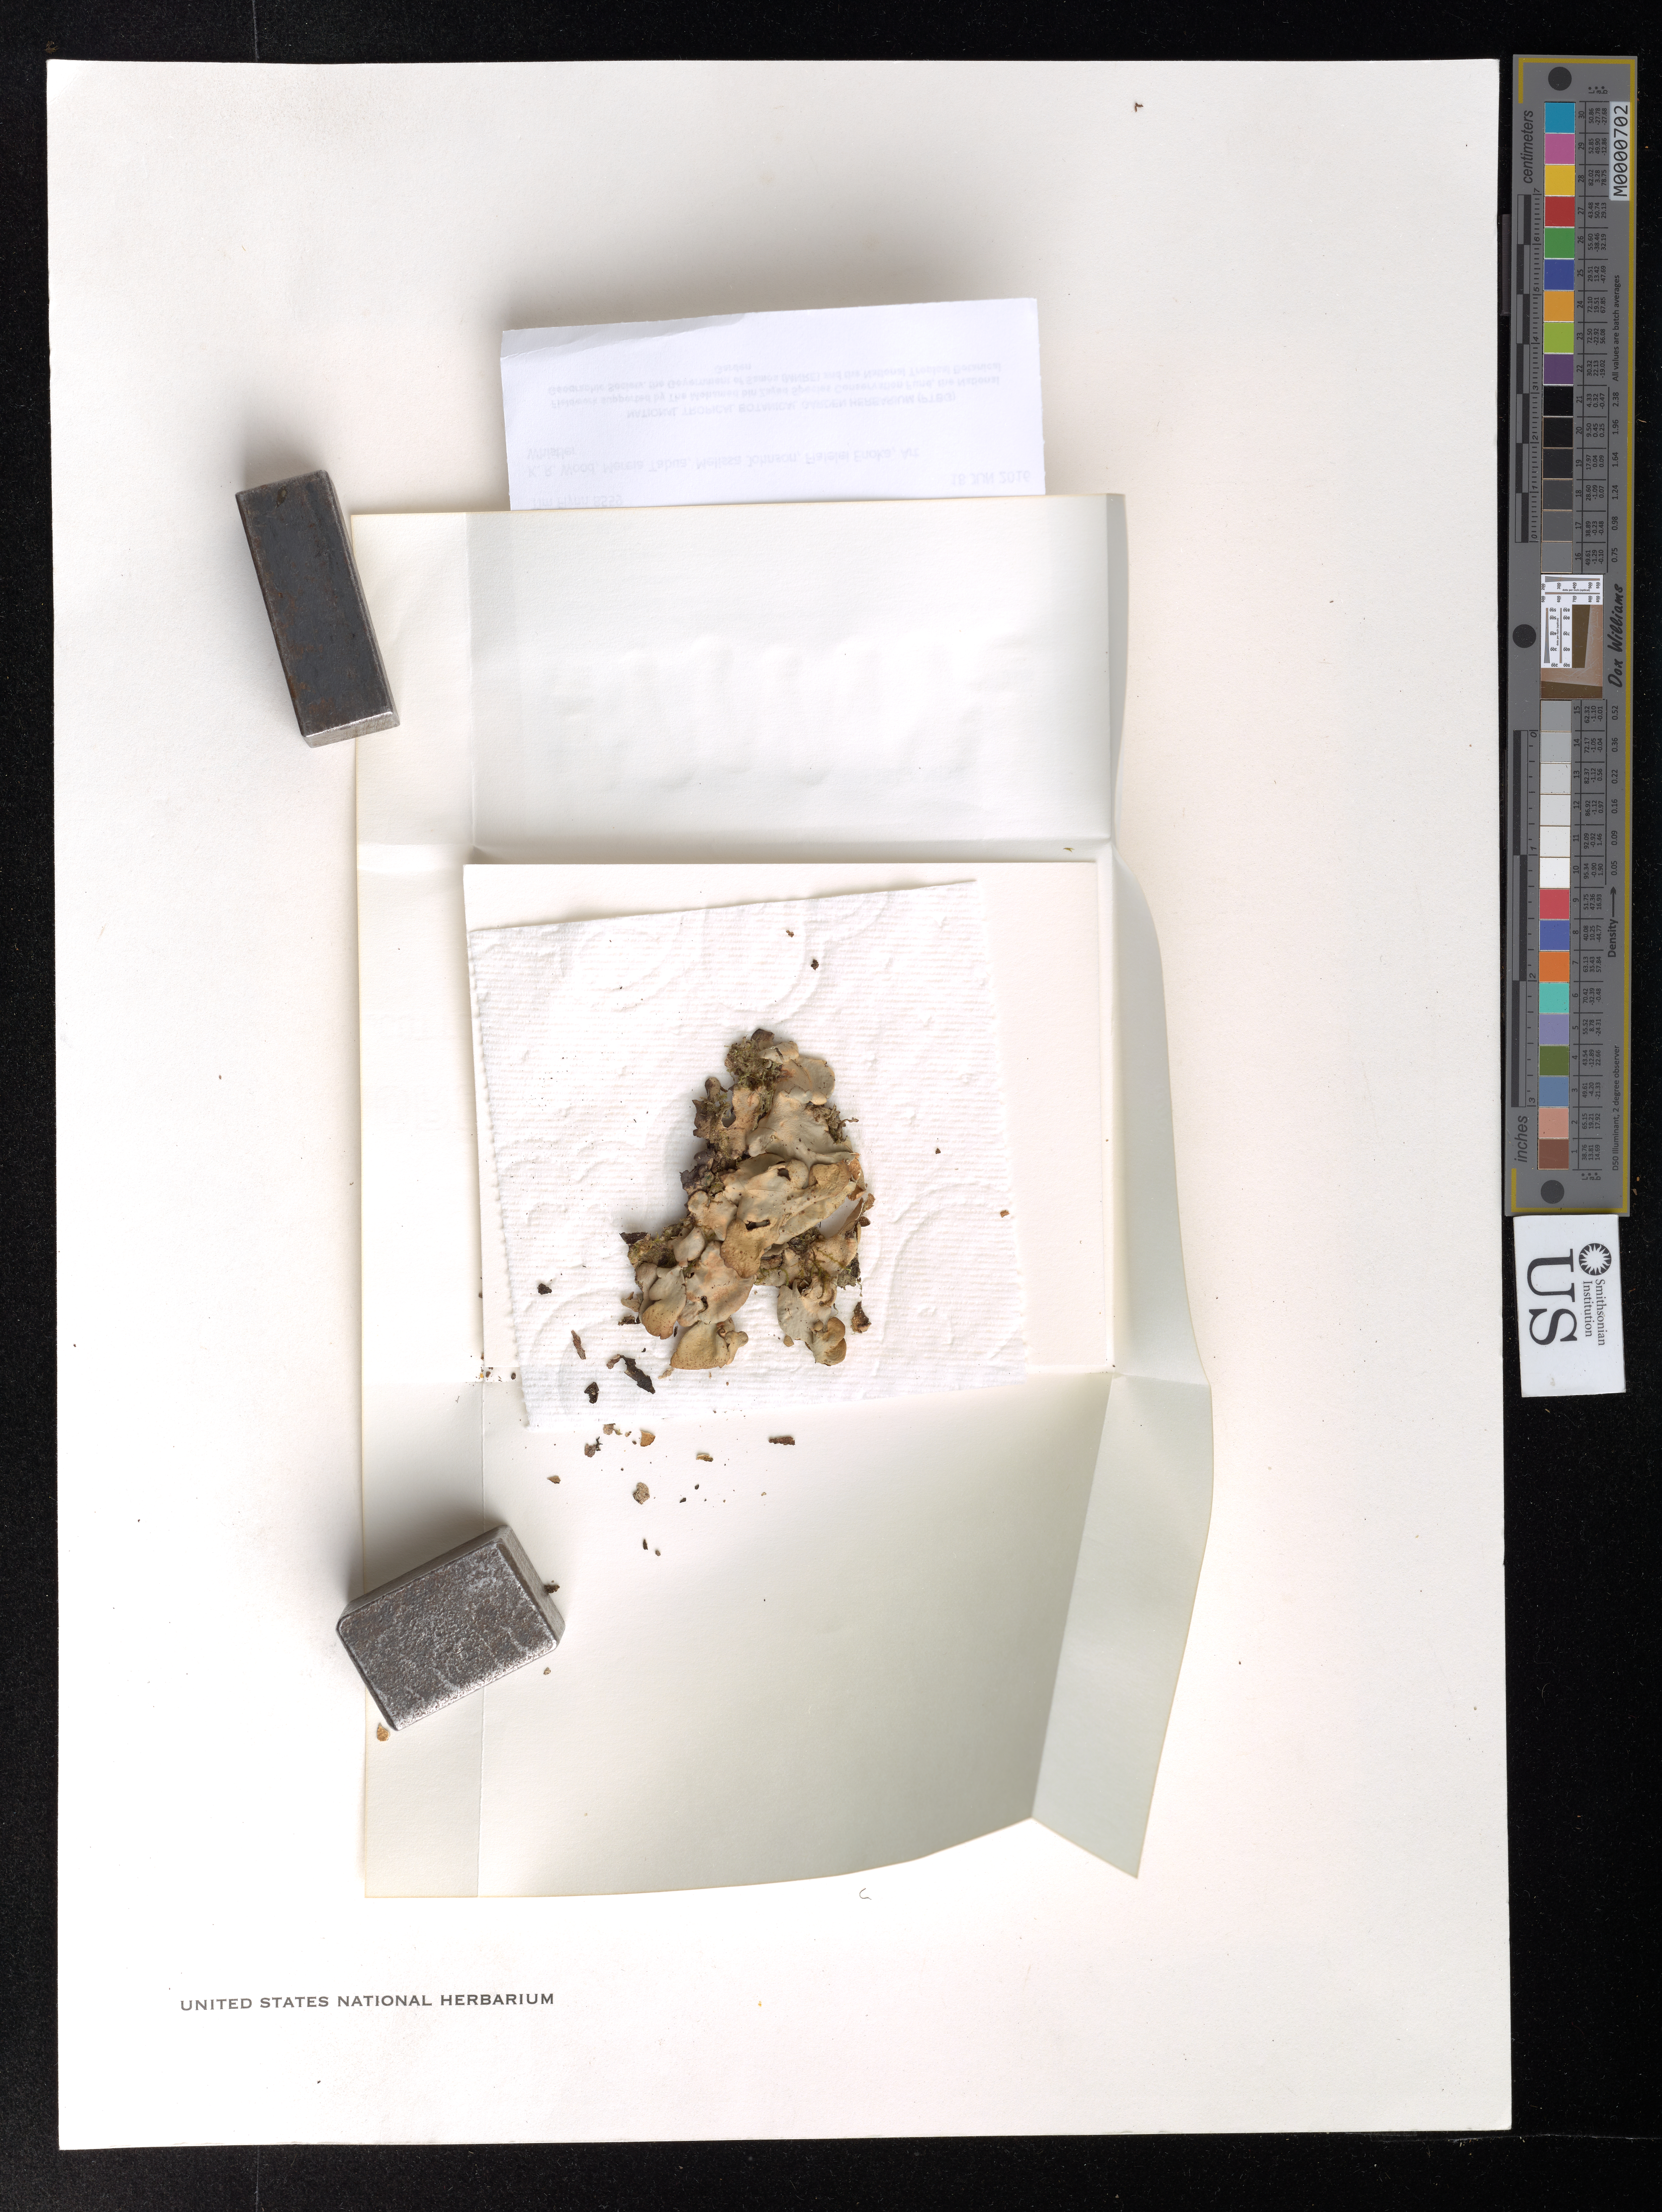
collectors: T. W. Flynn, K. R. Wood, M. Tabua, M. Johnson, F. Enoka & A. Whistler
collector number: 8559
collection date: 2016-06-18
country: Samoa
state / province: Gagaifomauga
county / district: Savaii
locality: Mt. Matavanu crater rim.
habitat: Metrosideros dominated forest w/ Fagraea, Meryta, Melastoma. All trees clothed in bryophytes and orchids.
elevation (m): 657